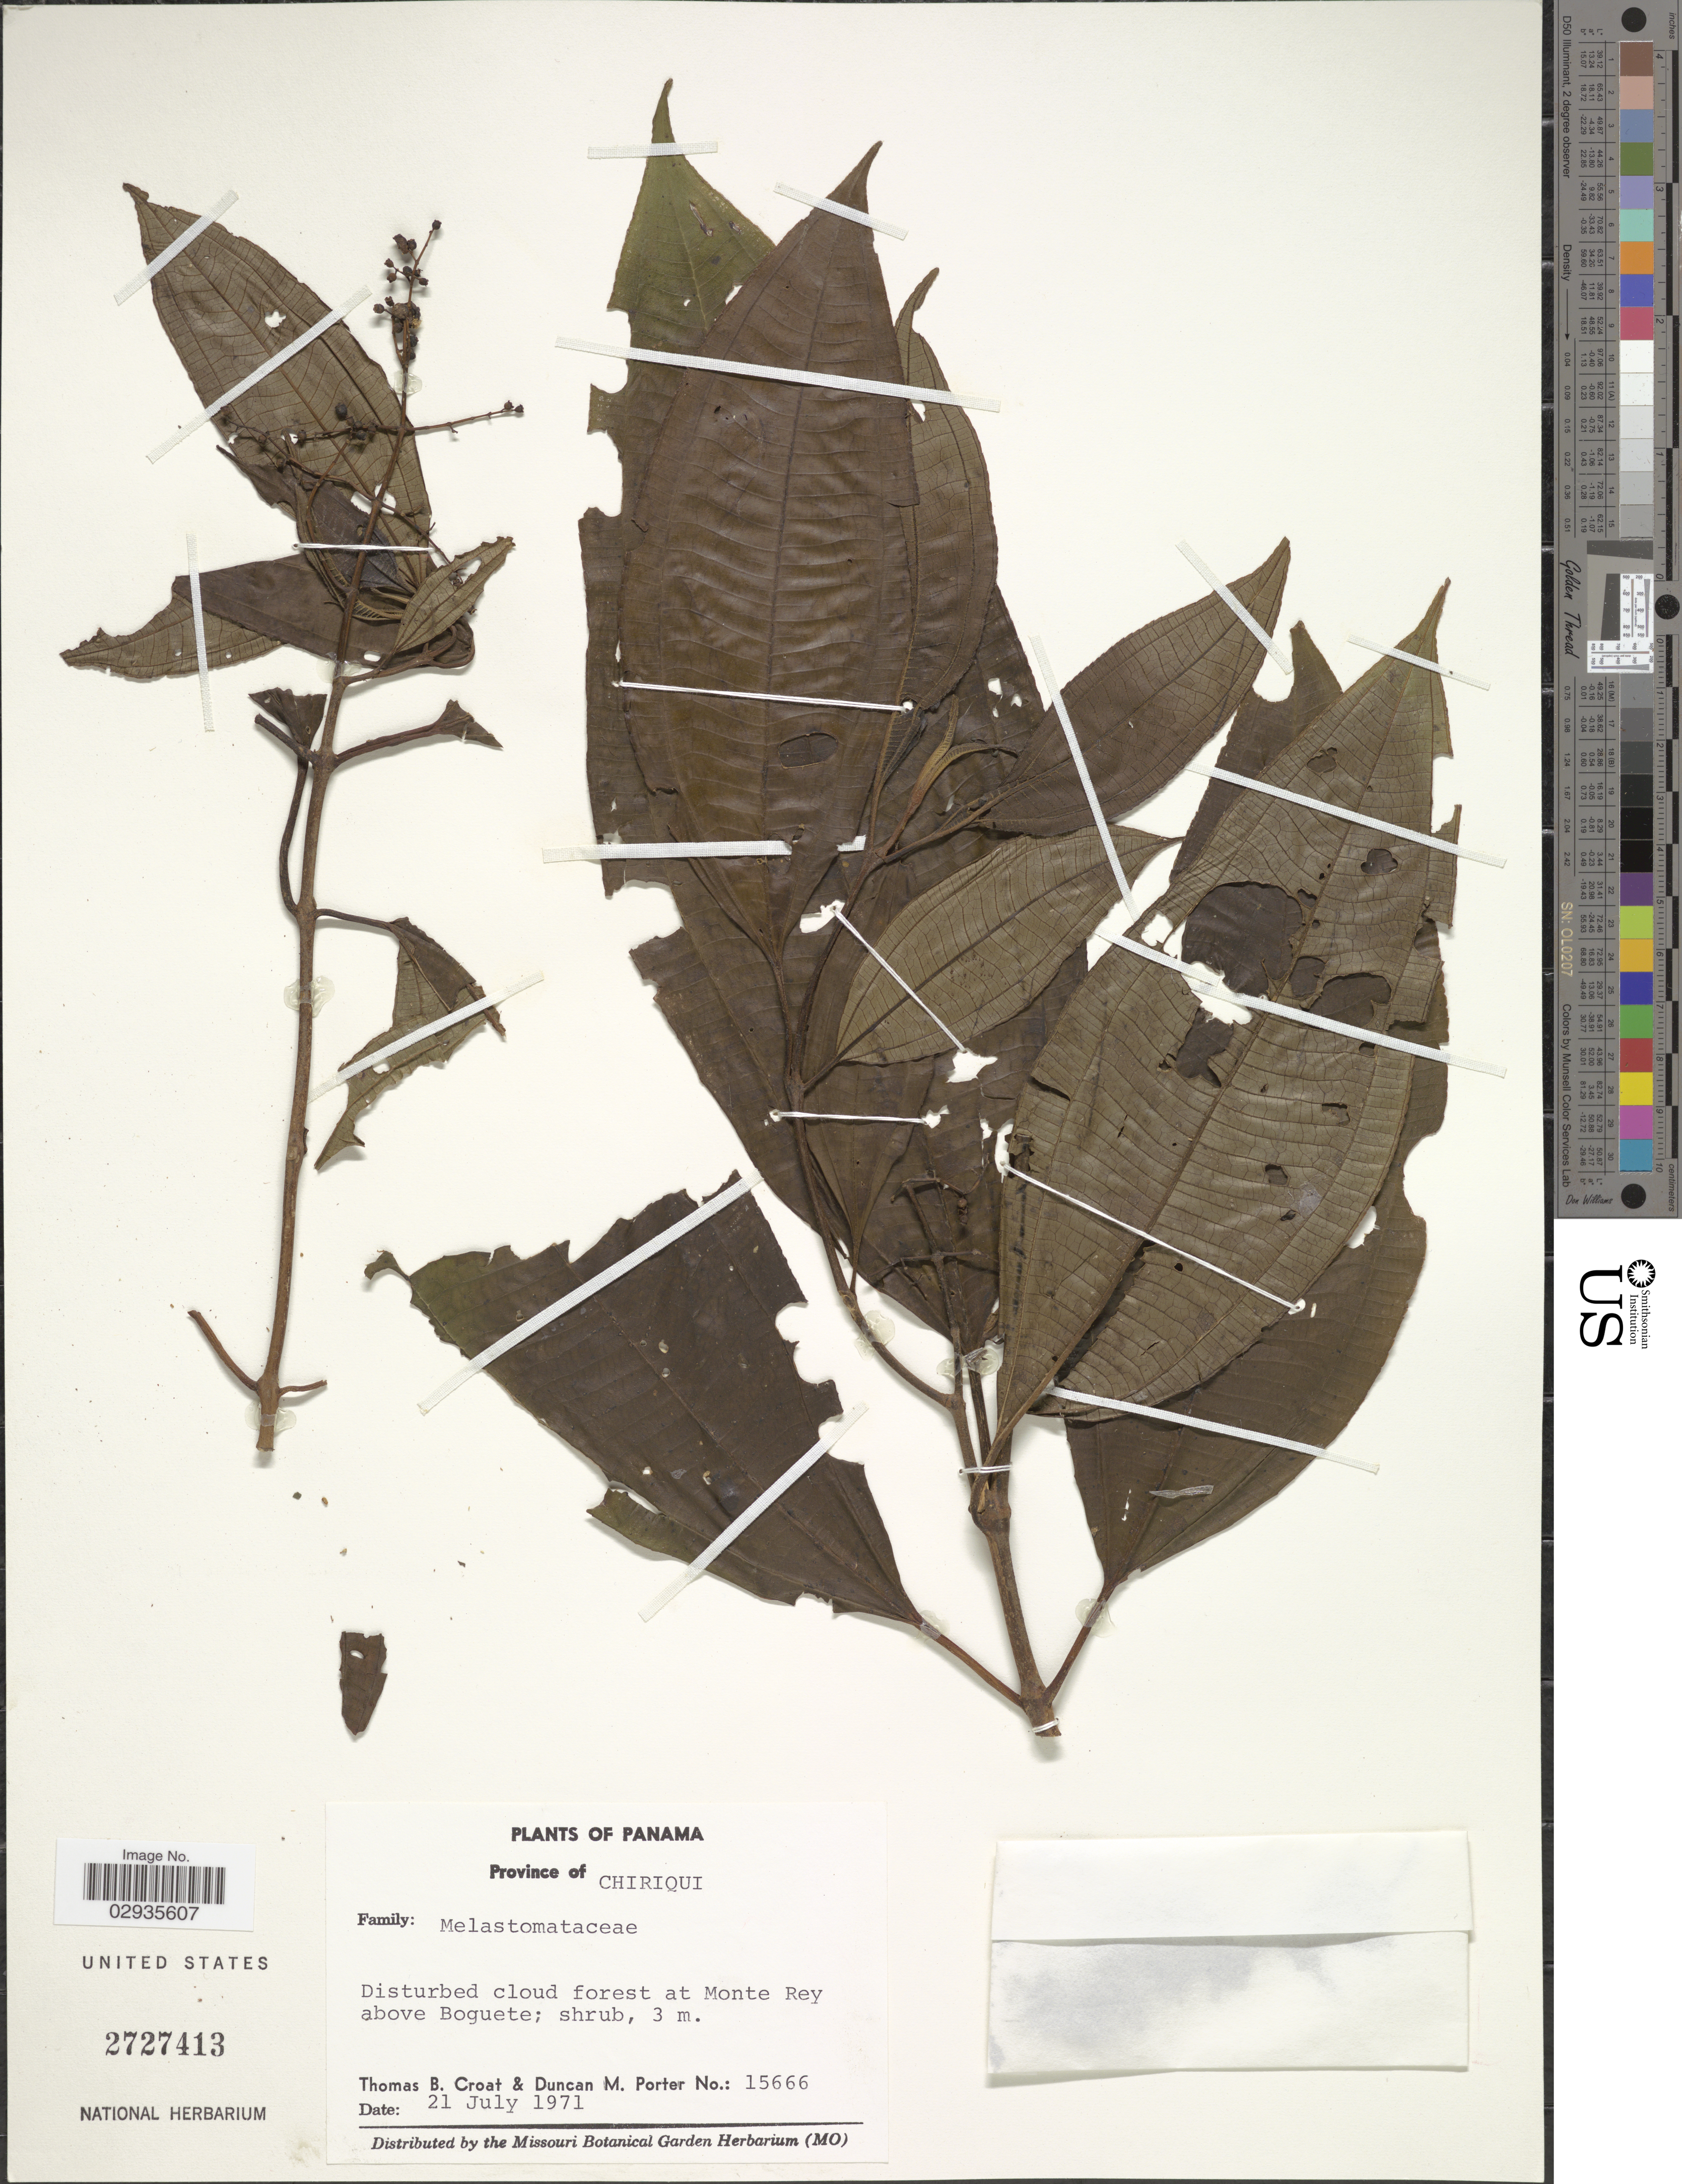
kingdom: Plantae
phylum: Tracheophyta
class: Magnoliopsida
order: Myrtales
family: Melastomataceae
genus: Miconia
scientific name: Miconia sp.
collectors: T. B. Croat & D. Porter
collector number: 15666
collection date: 1971-07-21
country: Panama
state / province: Chiriqui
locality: At Monte Rey above Boquete.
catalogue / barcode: US 2727413